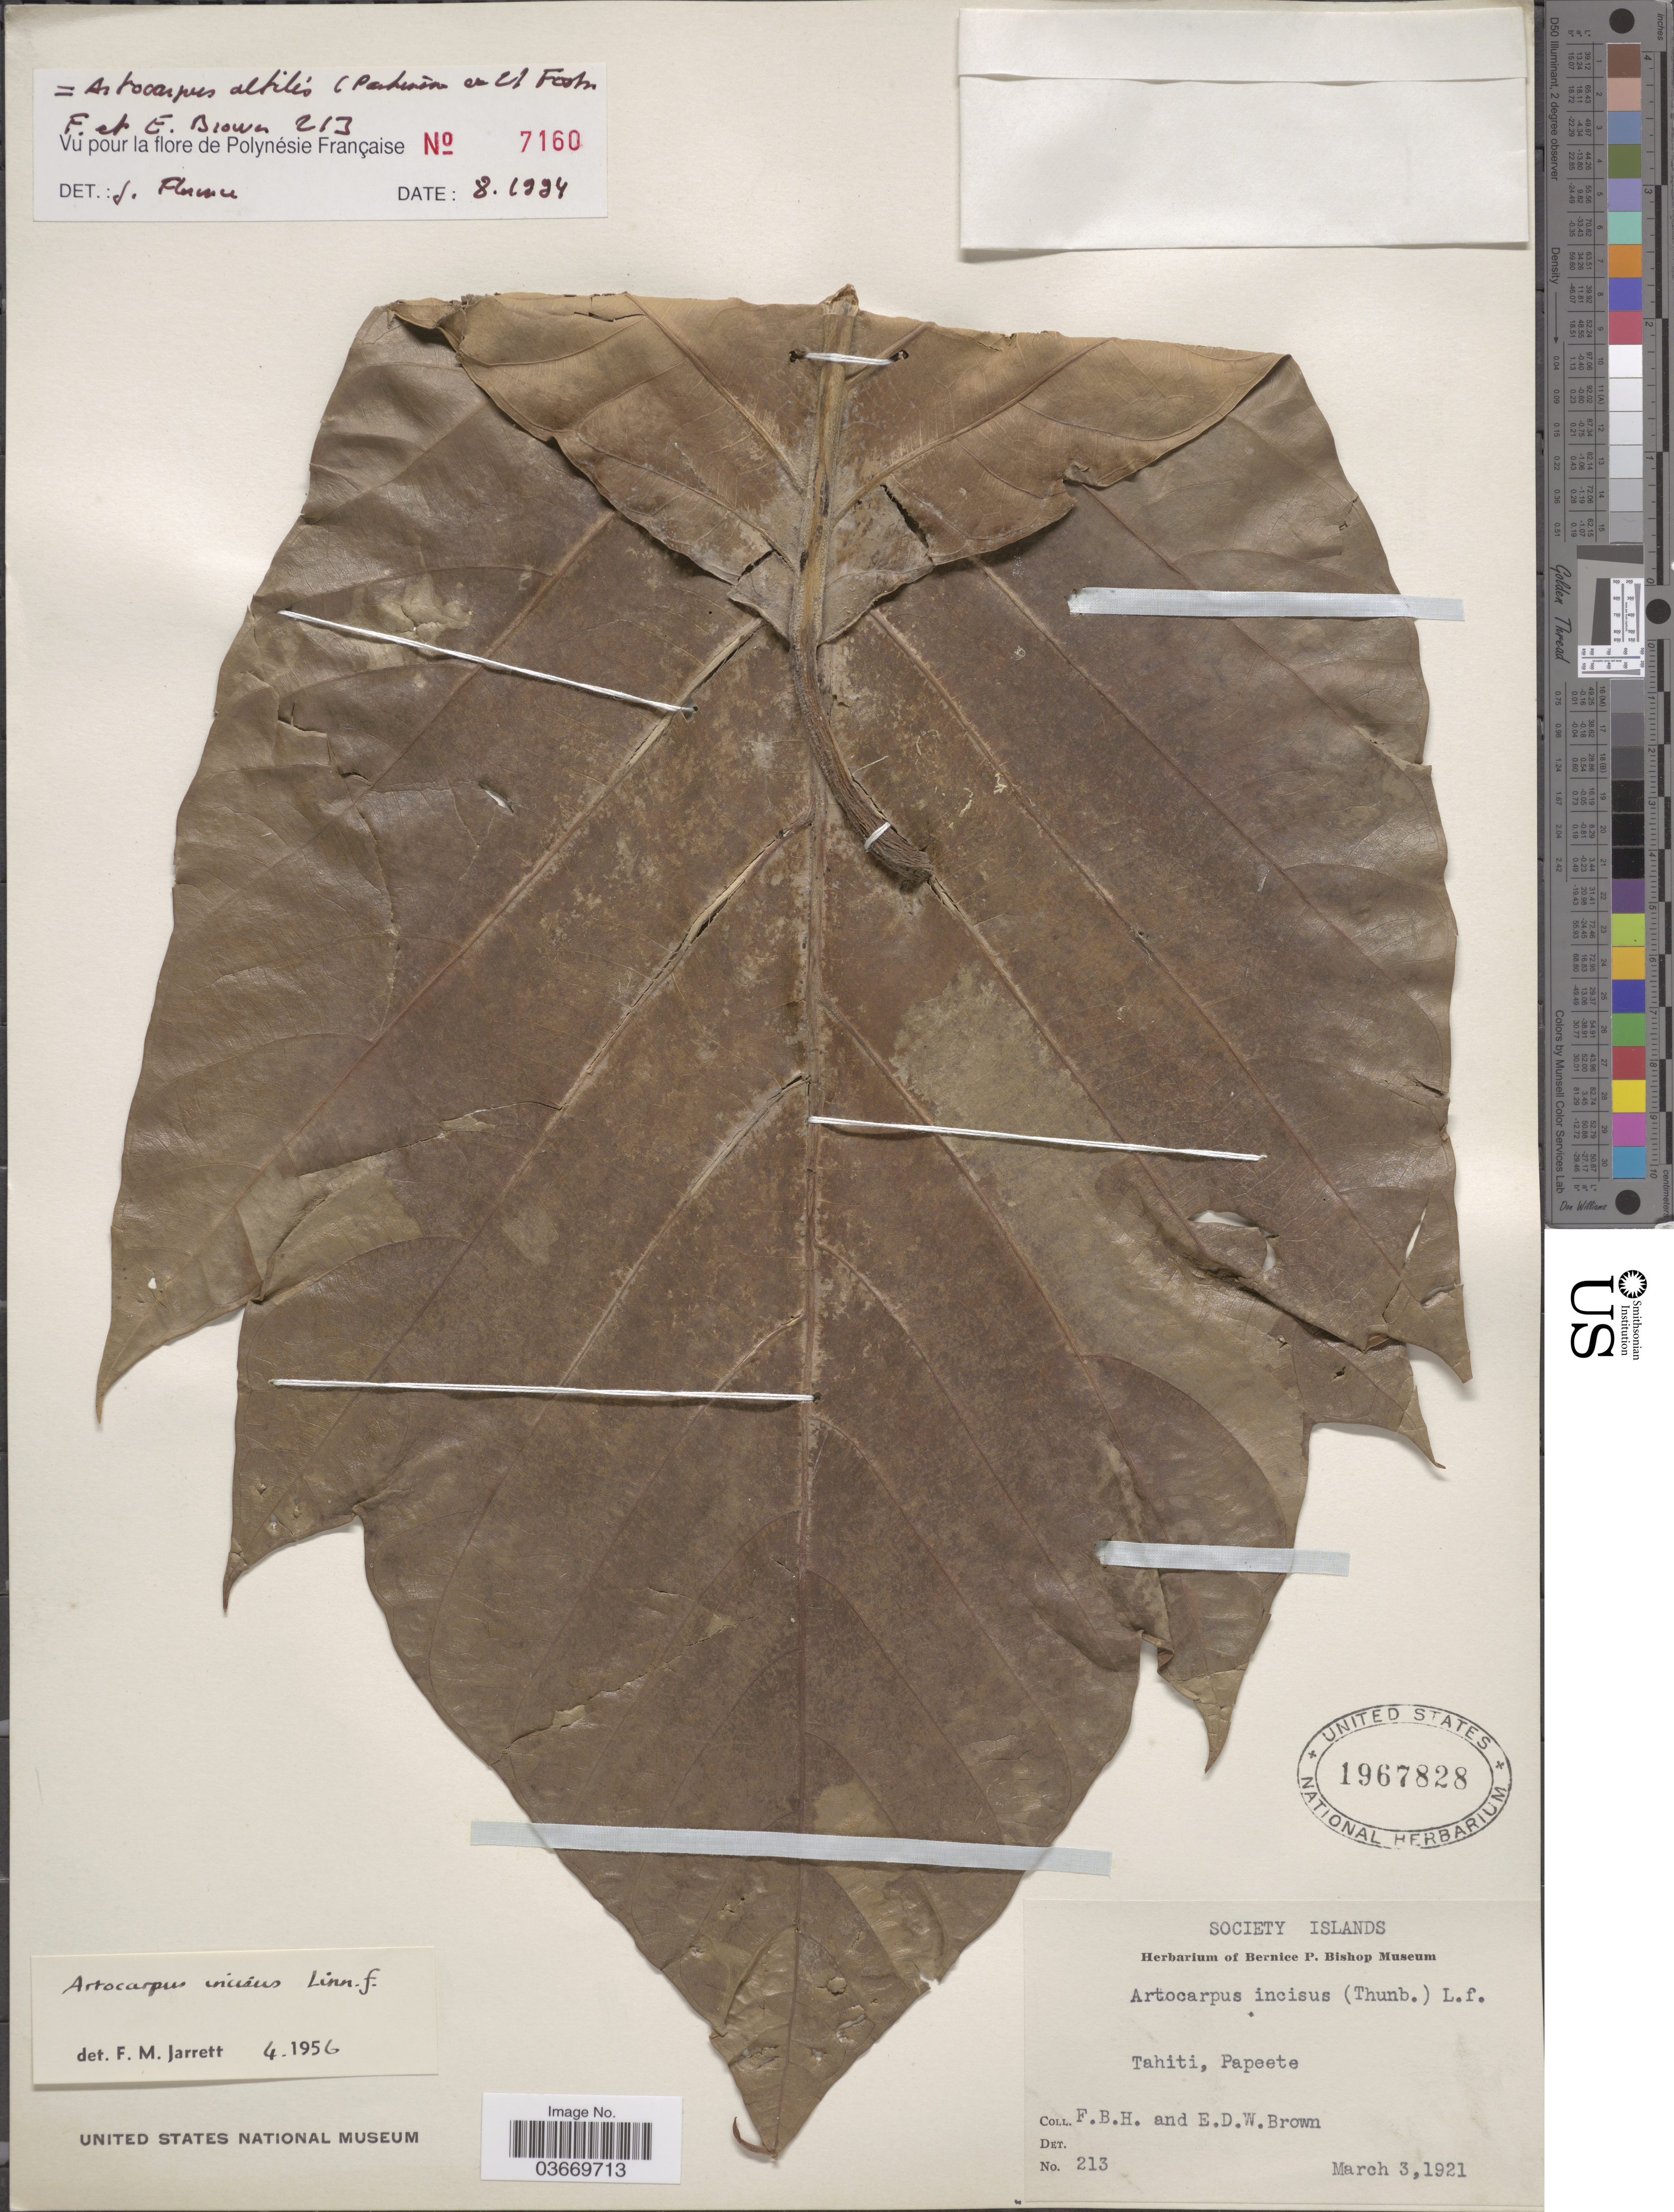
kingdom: Plantae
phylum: Tracheophyta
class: Magnoliopsida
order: Rosales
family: Moraceae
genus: Artocarpus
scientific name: Artocarpus altilis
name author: (Parkinson) Fosberg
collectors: F. Brown & E. Brown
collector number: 213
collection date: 1921-03-03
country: French Polynesia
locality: Society Islands. Tahiti. Papeete.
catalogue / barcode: US 1967828